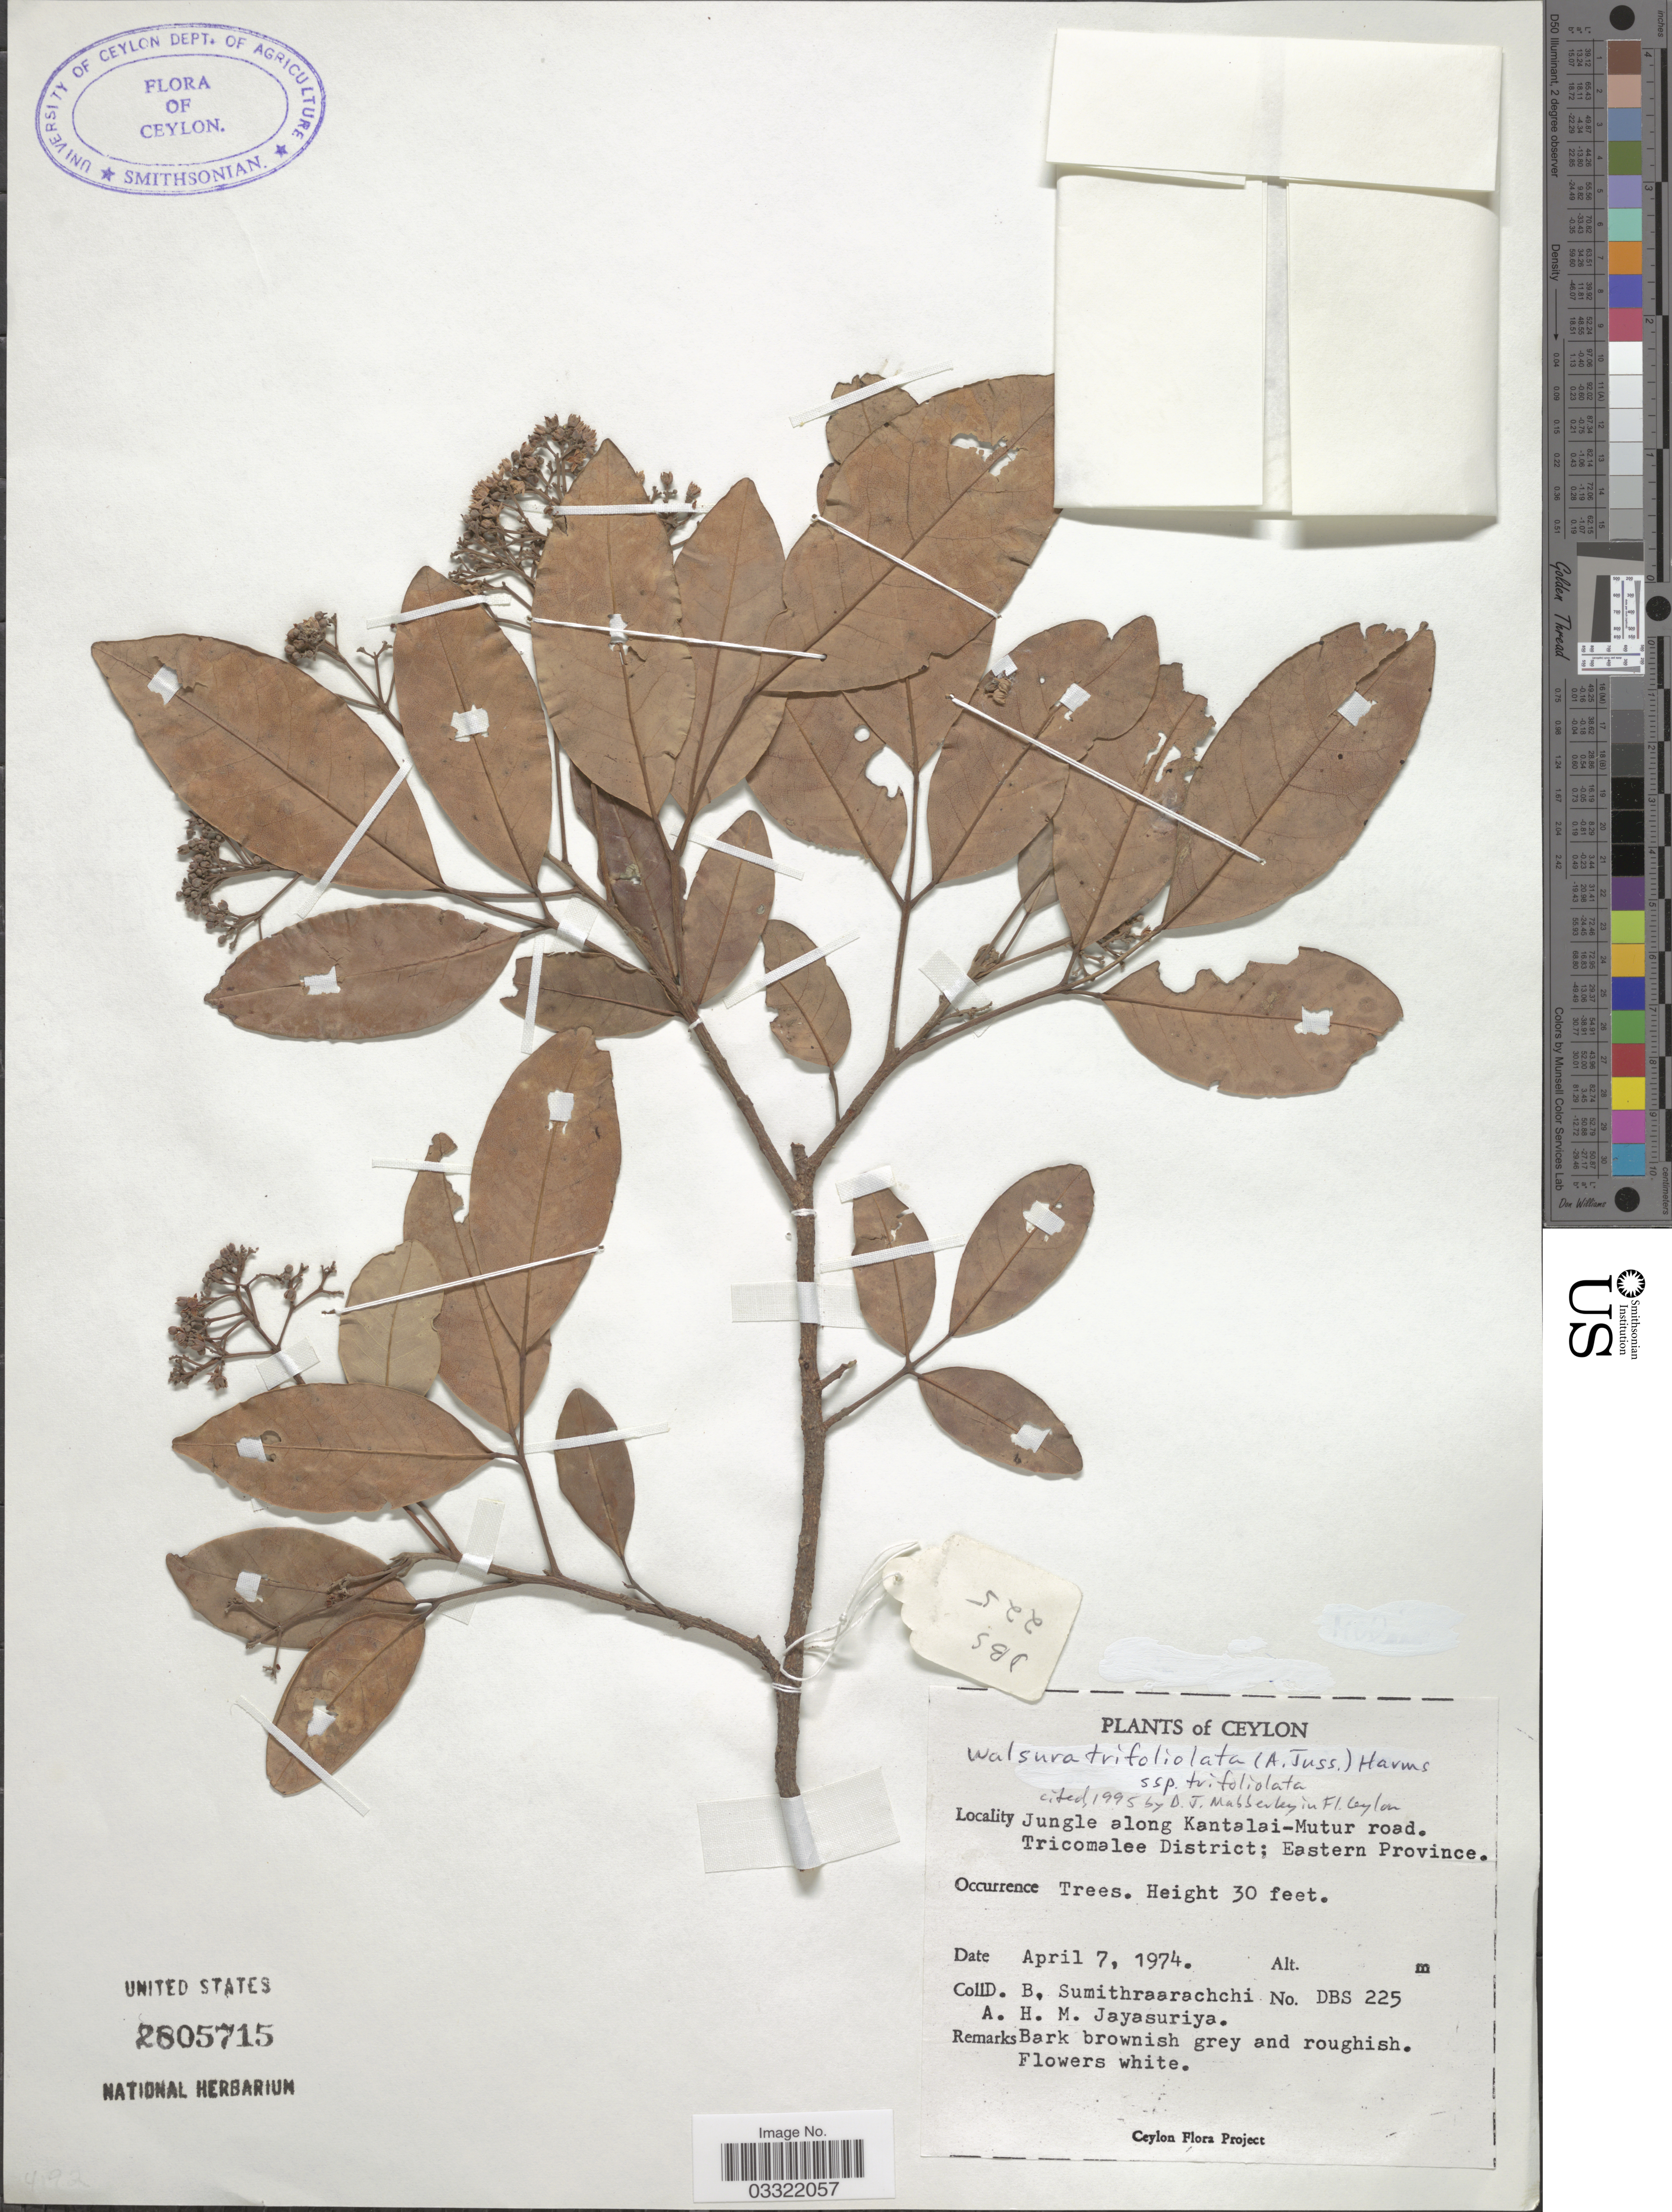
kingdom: Plantae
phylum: Tracheophyta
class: Magnoliopsida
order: Sapindales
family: Meliaceae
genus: Walsura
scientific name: Walsura trifoliolata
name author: (A. Juss.) Harms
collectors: B. Sumithraarachchi & A. H. Jayasuriya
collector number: DBS225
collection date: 1974-04-07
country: Sri Lanka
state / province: Eastern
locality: Ceylon, Jungle along Kantalai-Mutur road. Tricomalee District.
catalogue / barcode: US 2805715